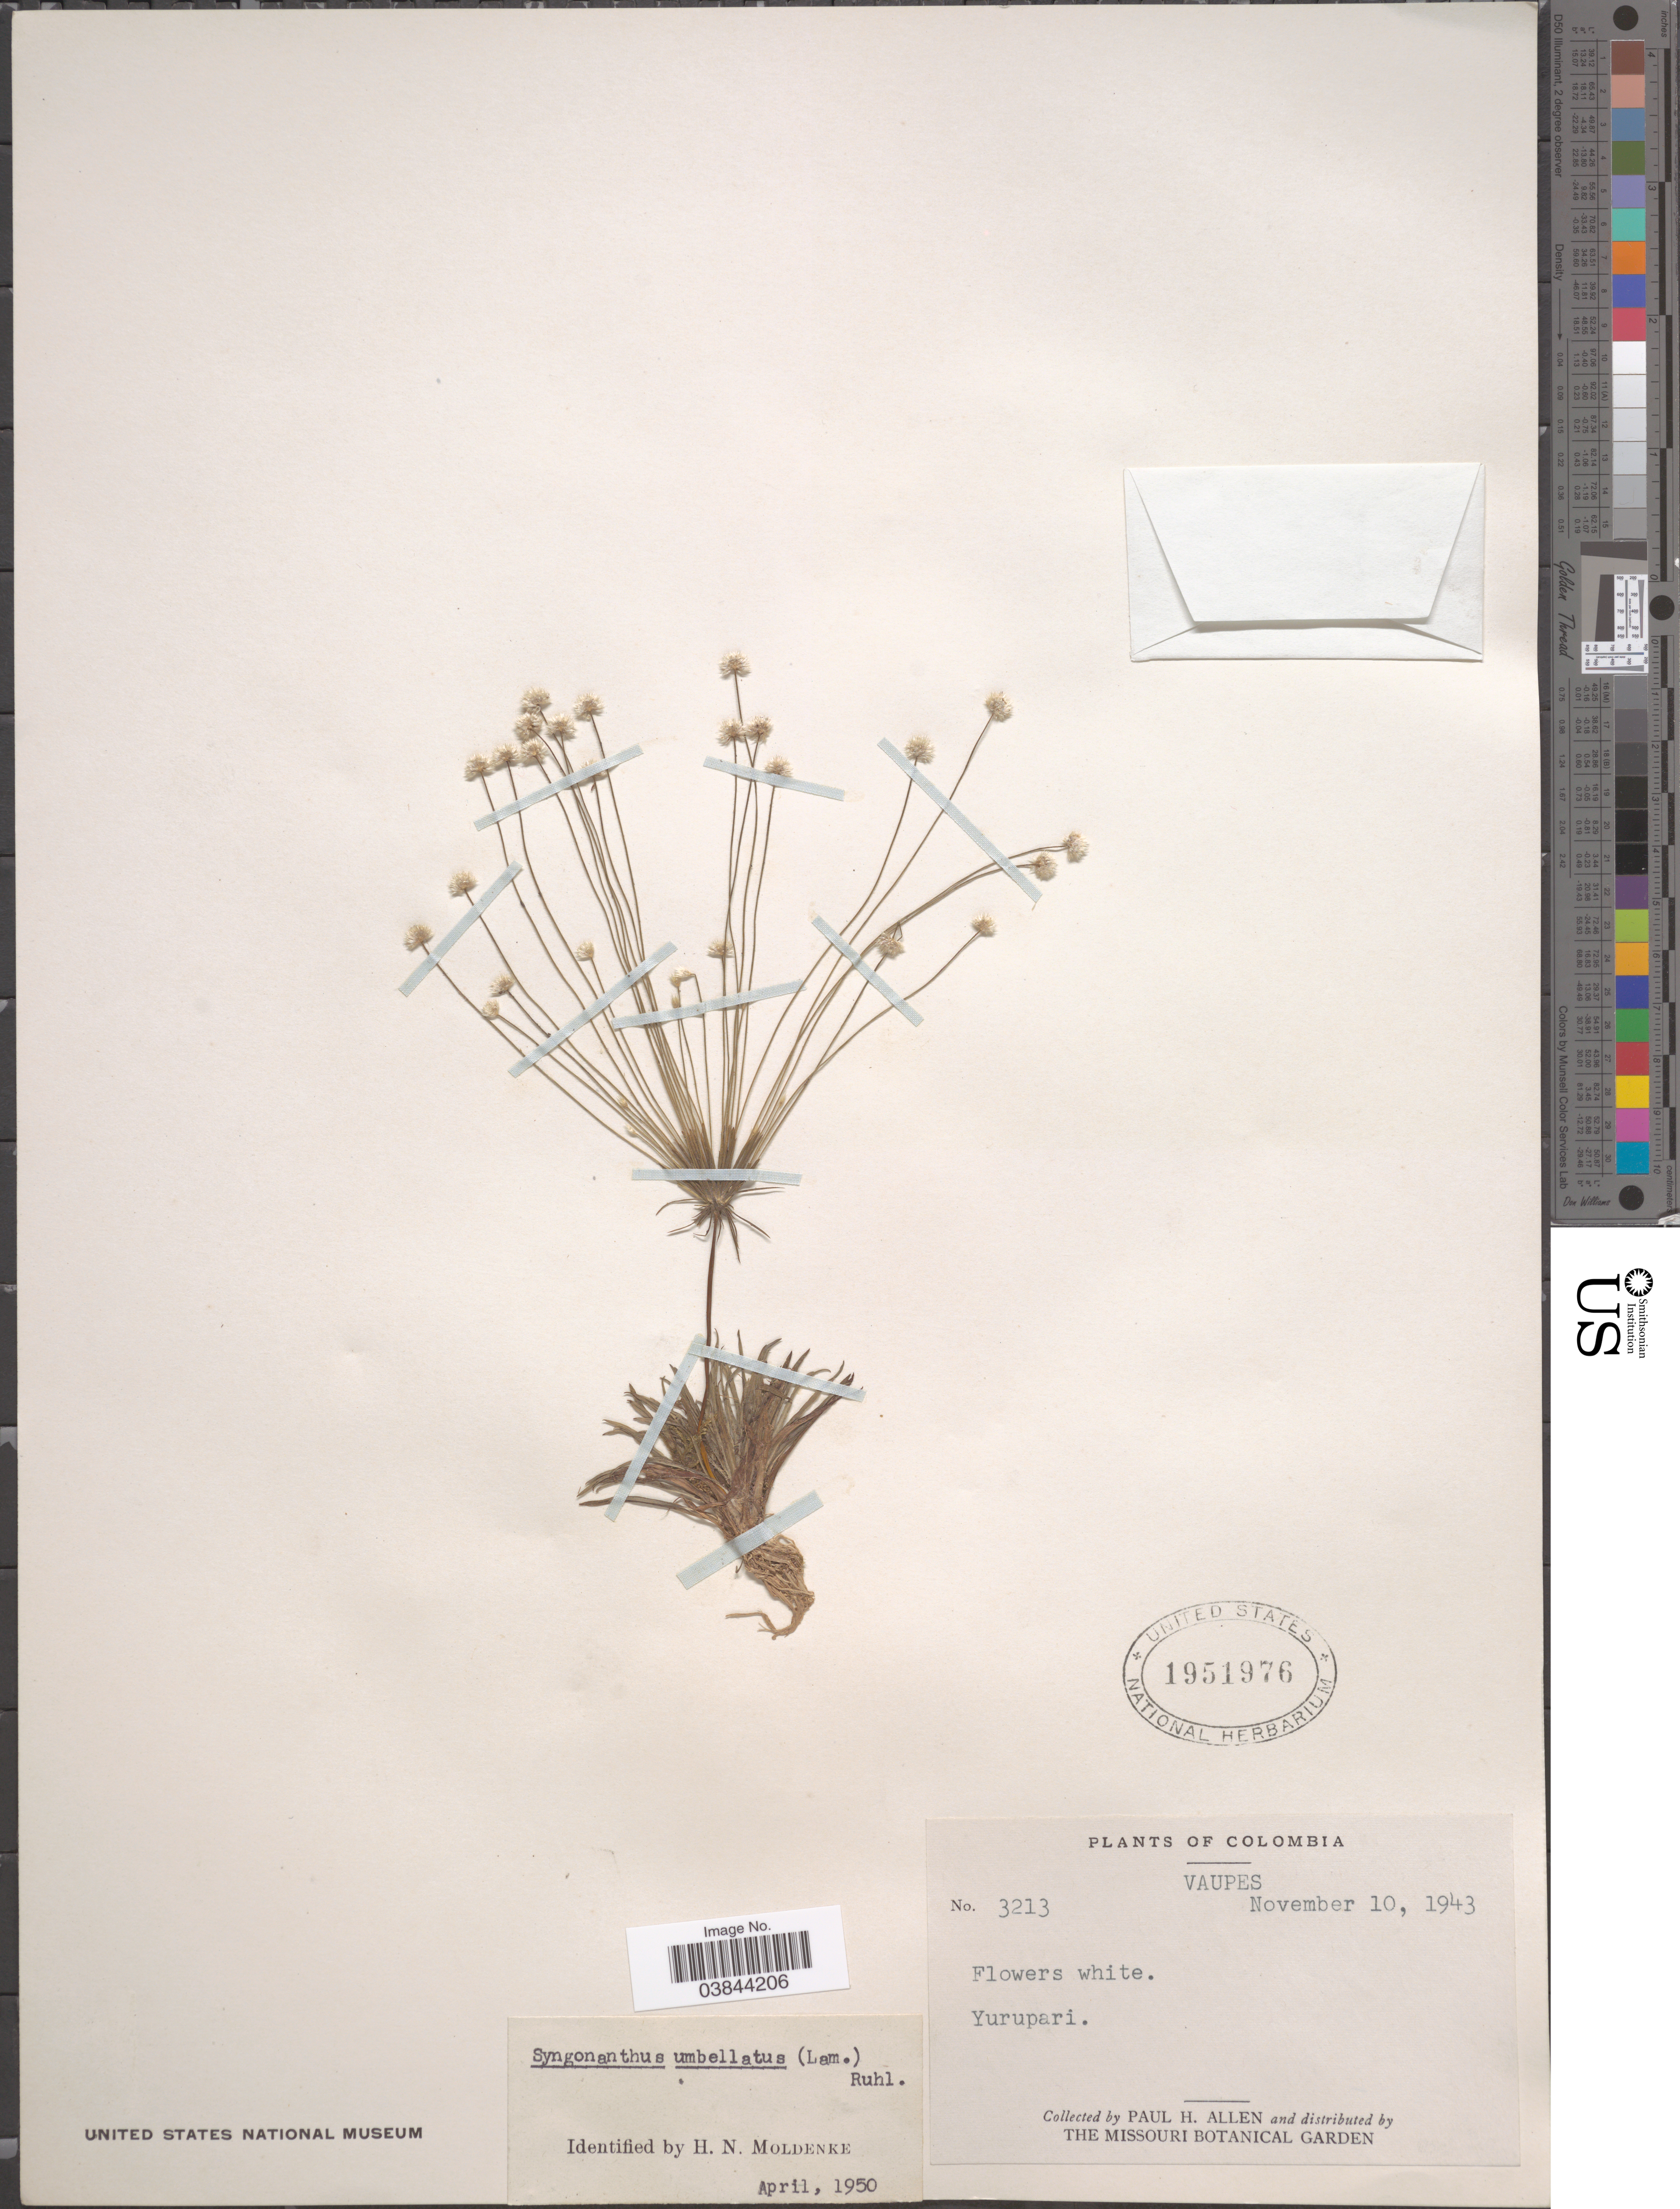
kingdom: Plantae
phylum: Tracheophyta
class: Liliopsida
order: Poales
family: Eriocaulaceae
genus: Syngonanthus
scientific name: Syngonanthus umbellatus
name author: (Lam.) Ruhland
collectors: P. H. Allen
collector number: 3213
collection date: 1943-11-10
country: Colombia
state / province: Vaupés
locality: Yurupari.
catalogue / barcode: US 1951976